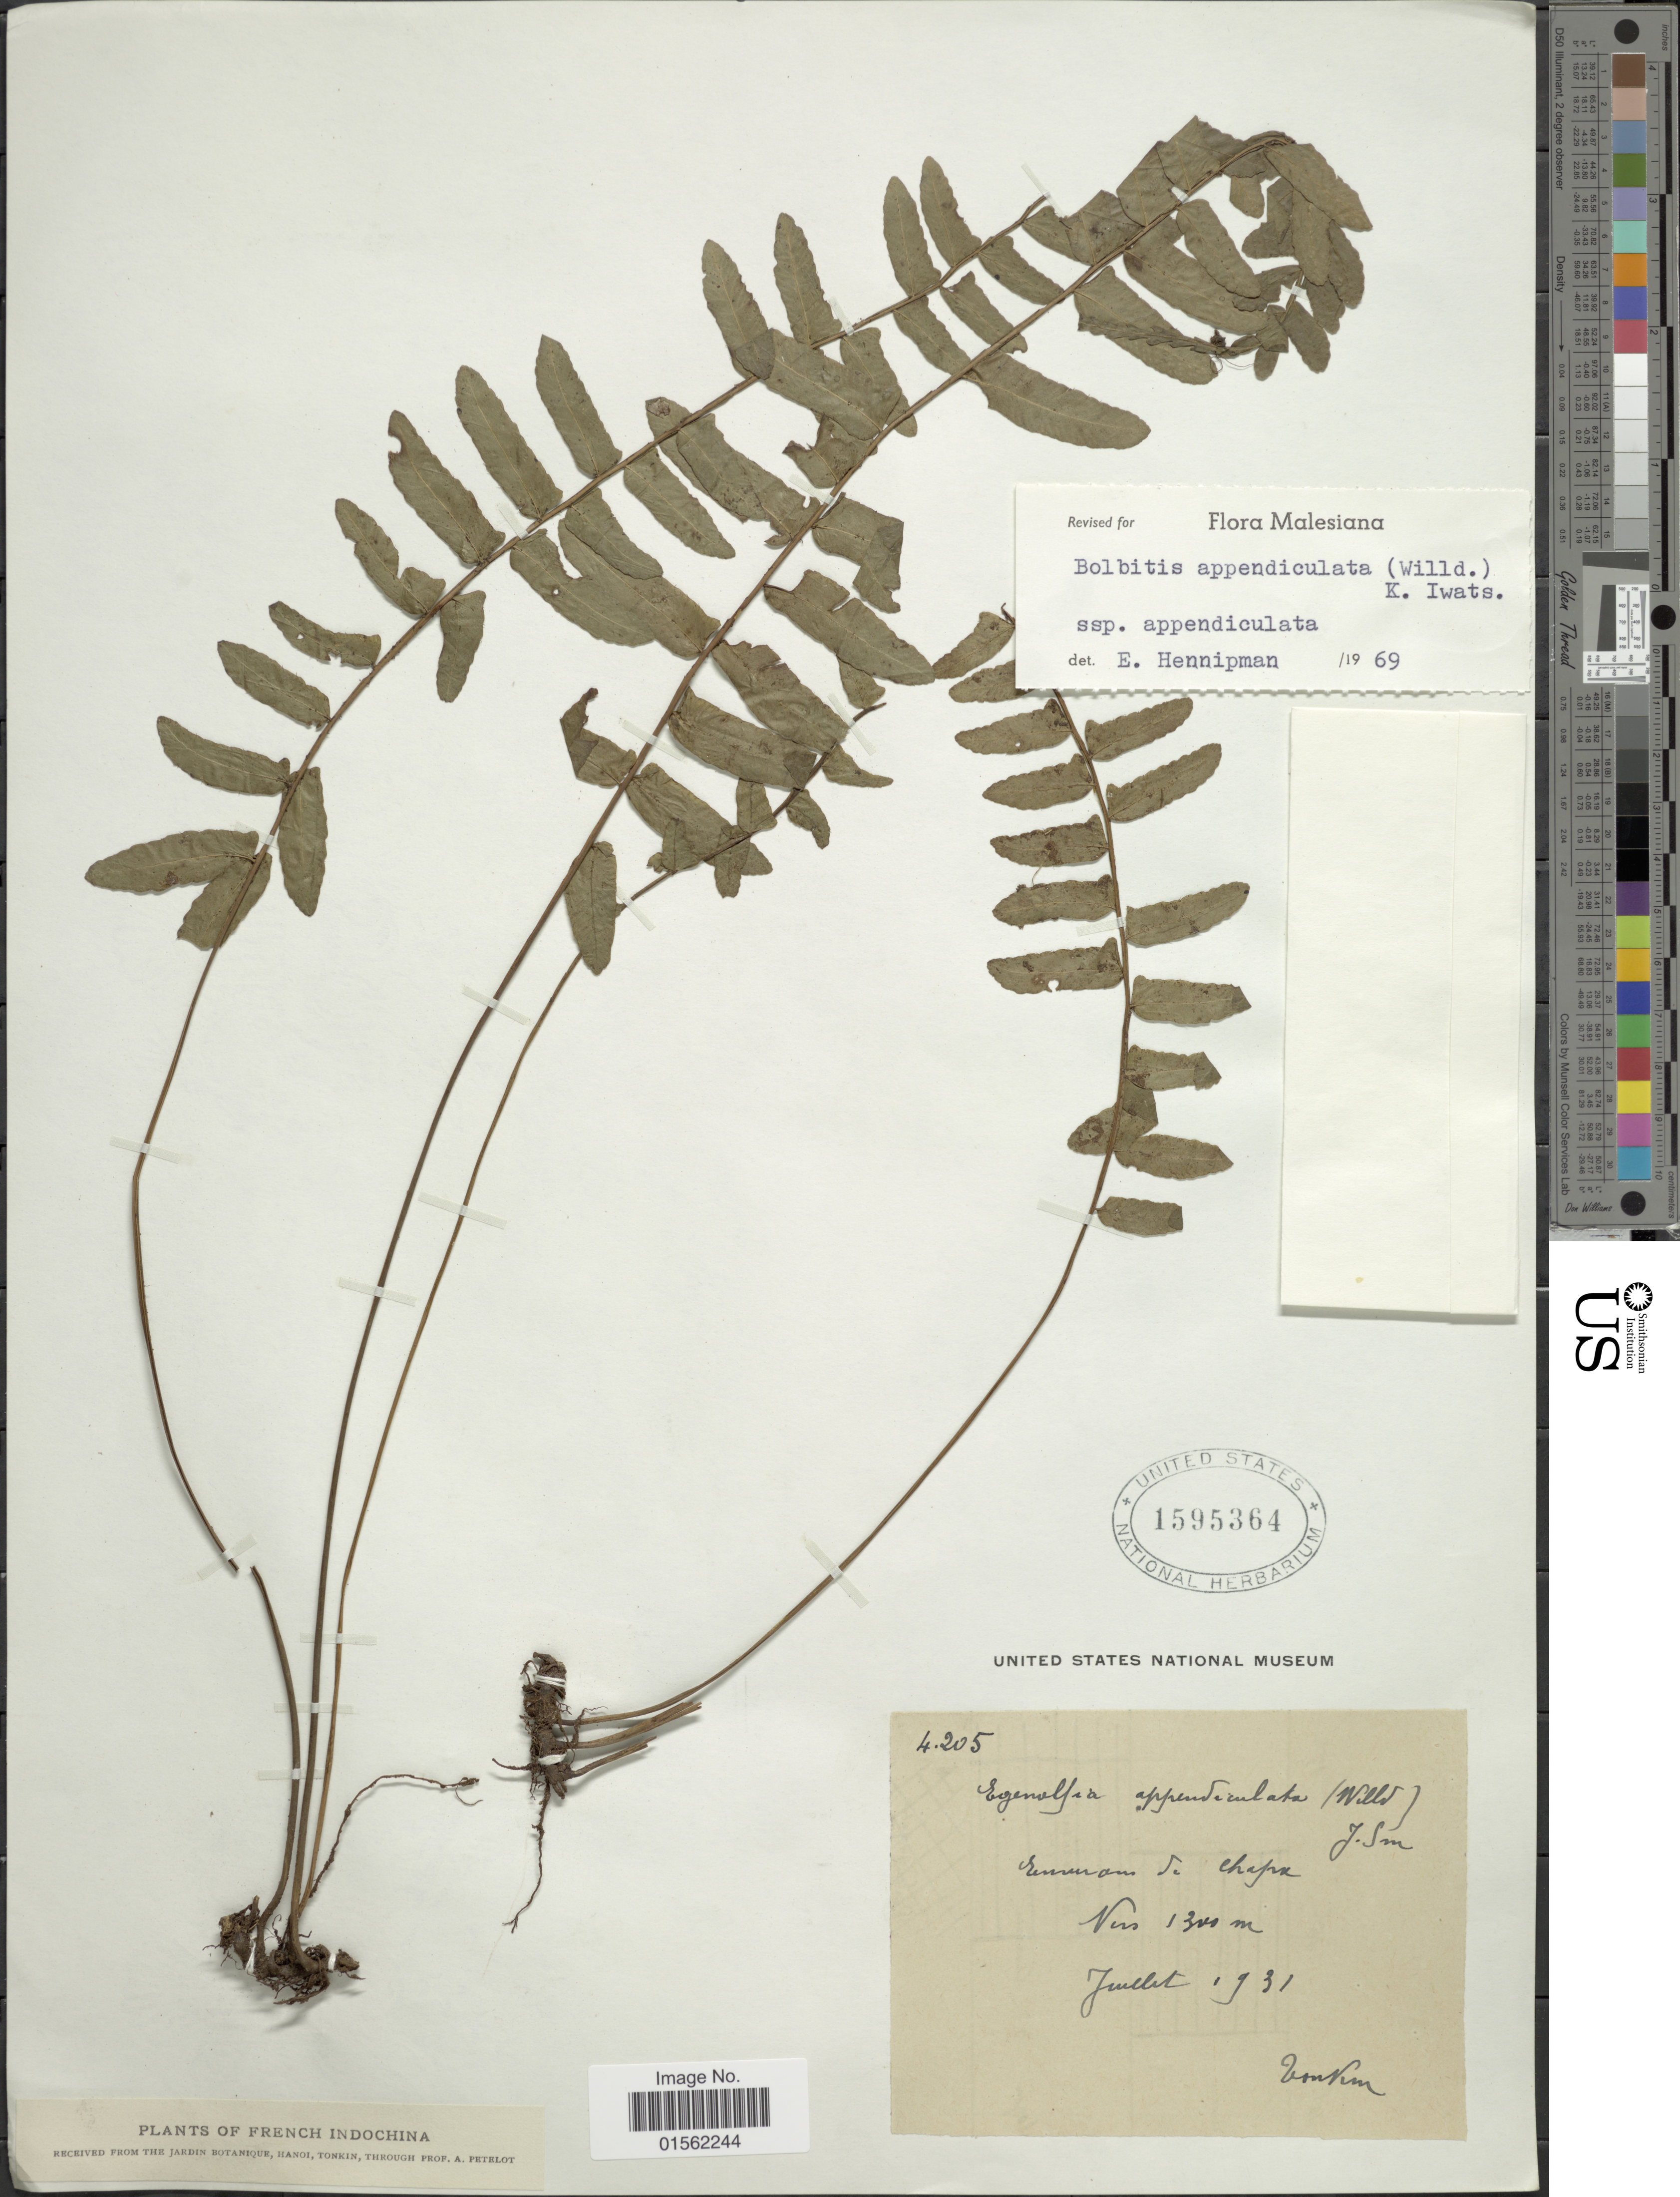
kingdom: Plantae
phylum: Tracheophyta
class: Polypodiopsida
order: Polypodiales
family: Dryopteridaceae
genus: Bolbitis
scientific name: Bolbitis appendiculata var. appendiculata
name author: (Willd.) K. Iwats.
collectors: A. Petelot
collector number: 4205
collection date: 1931-07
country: Vietnam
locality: French Indochina, Tonkin. envierons de Chapa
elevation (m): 1300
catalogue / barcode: US 1595364